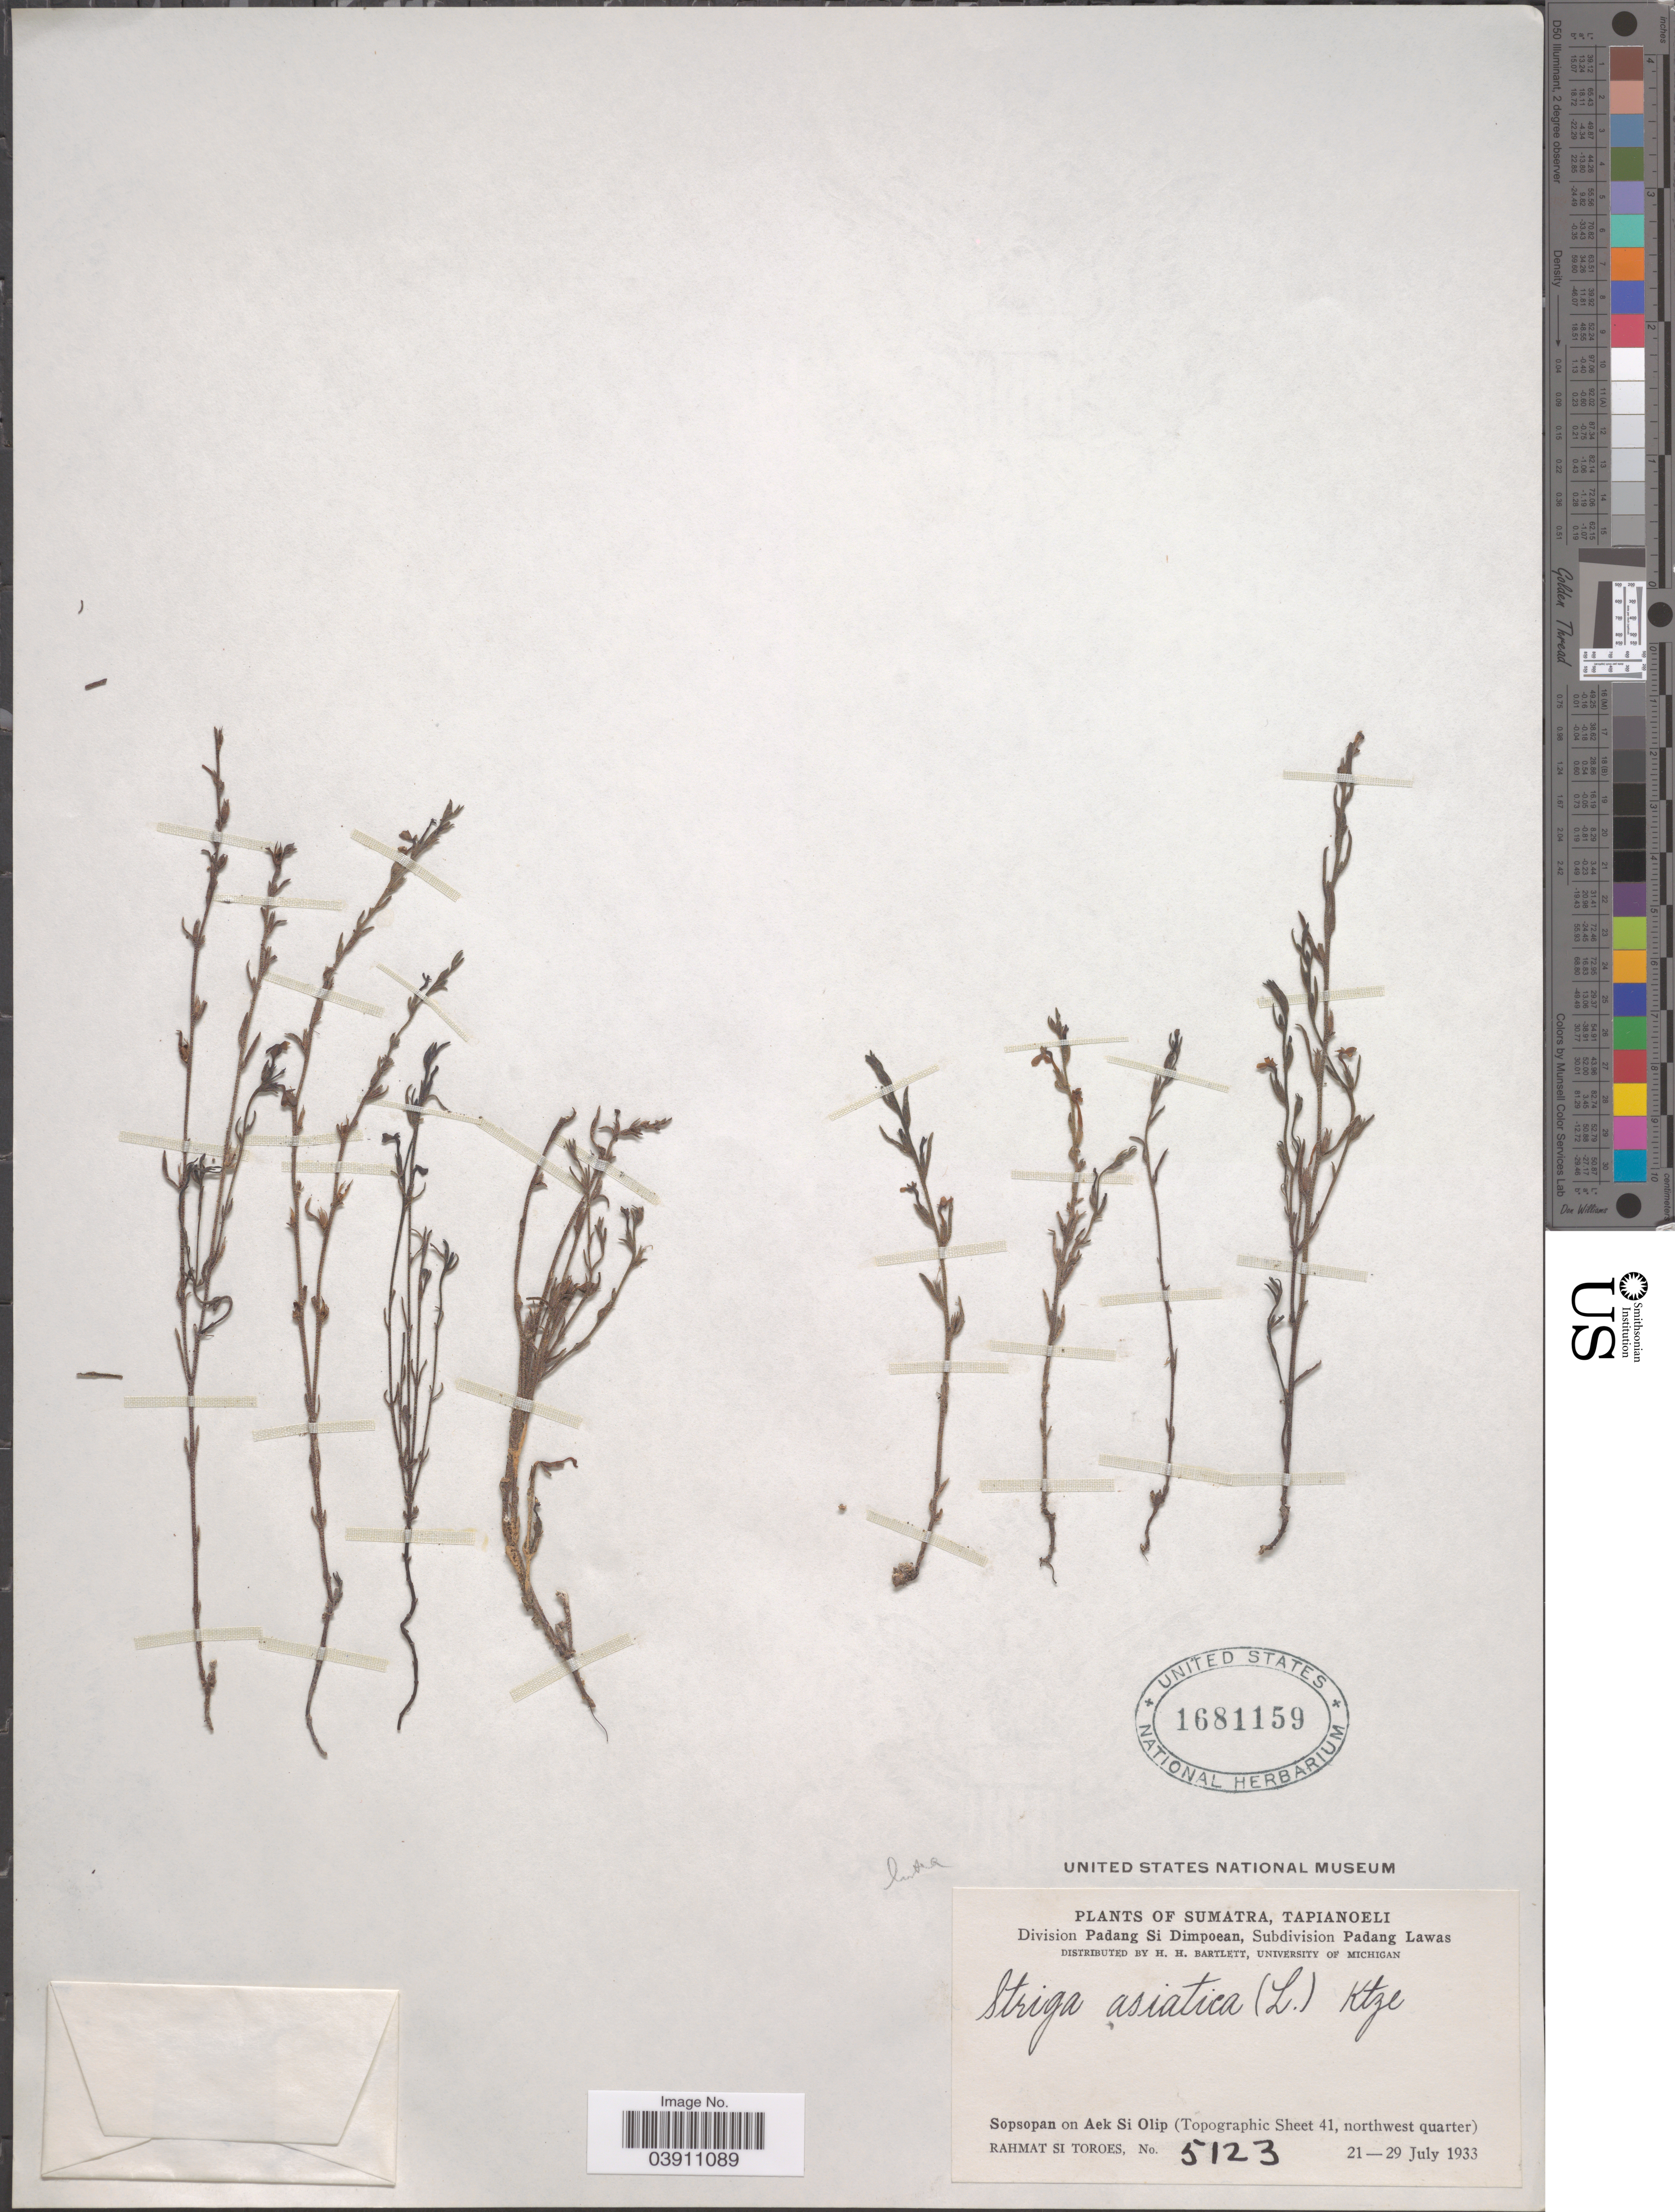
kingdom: Plantae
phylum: Tracheophyta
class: Magnoliopsida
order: Lamiales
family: Orobanchaceae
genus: Striga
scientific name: Striga asiatica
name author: (L.) Kuntze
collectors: Rahmat Si Boeea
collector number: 5123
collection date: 1933-07-21/1933-07-29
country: Indonesia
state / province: Sumatra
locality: Tapianoeli. Division Padang Si Dimpoean, Subdivision Padang Lawas. Sopsopan on Aek Si Olip (Topographic Sheet 41, northwest quarter).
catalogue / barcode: US 1681159